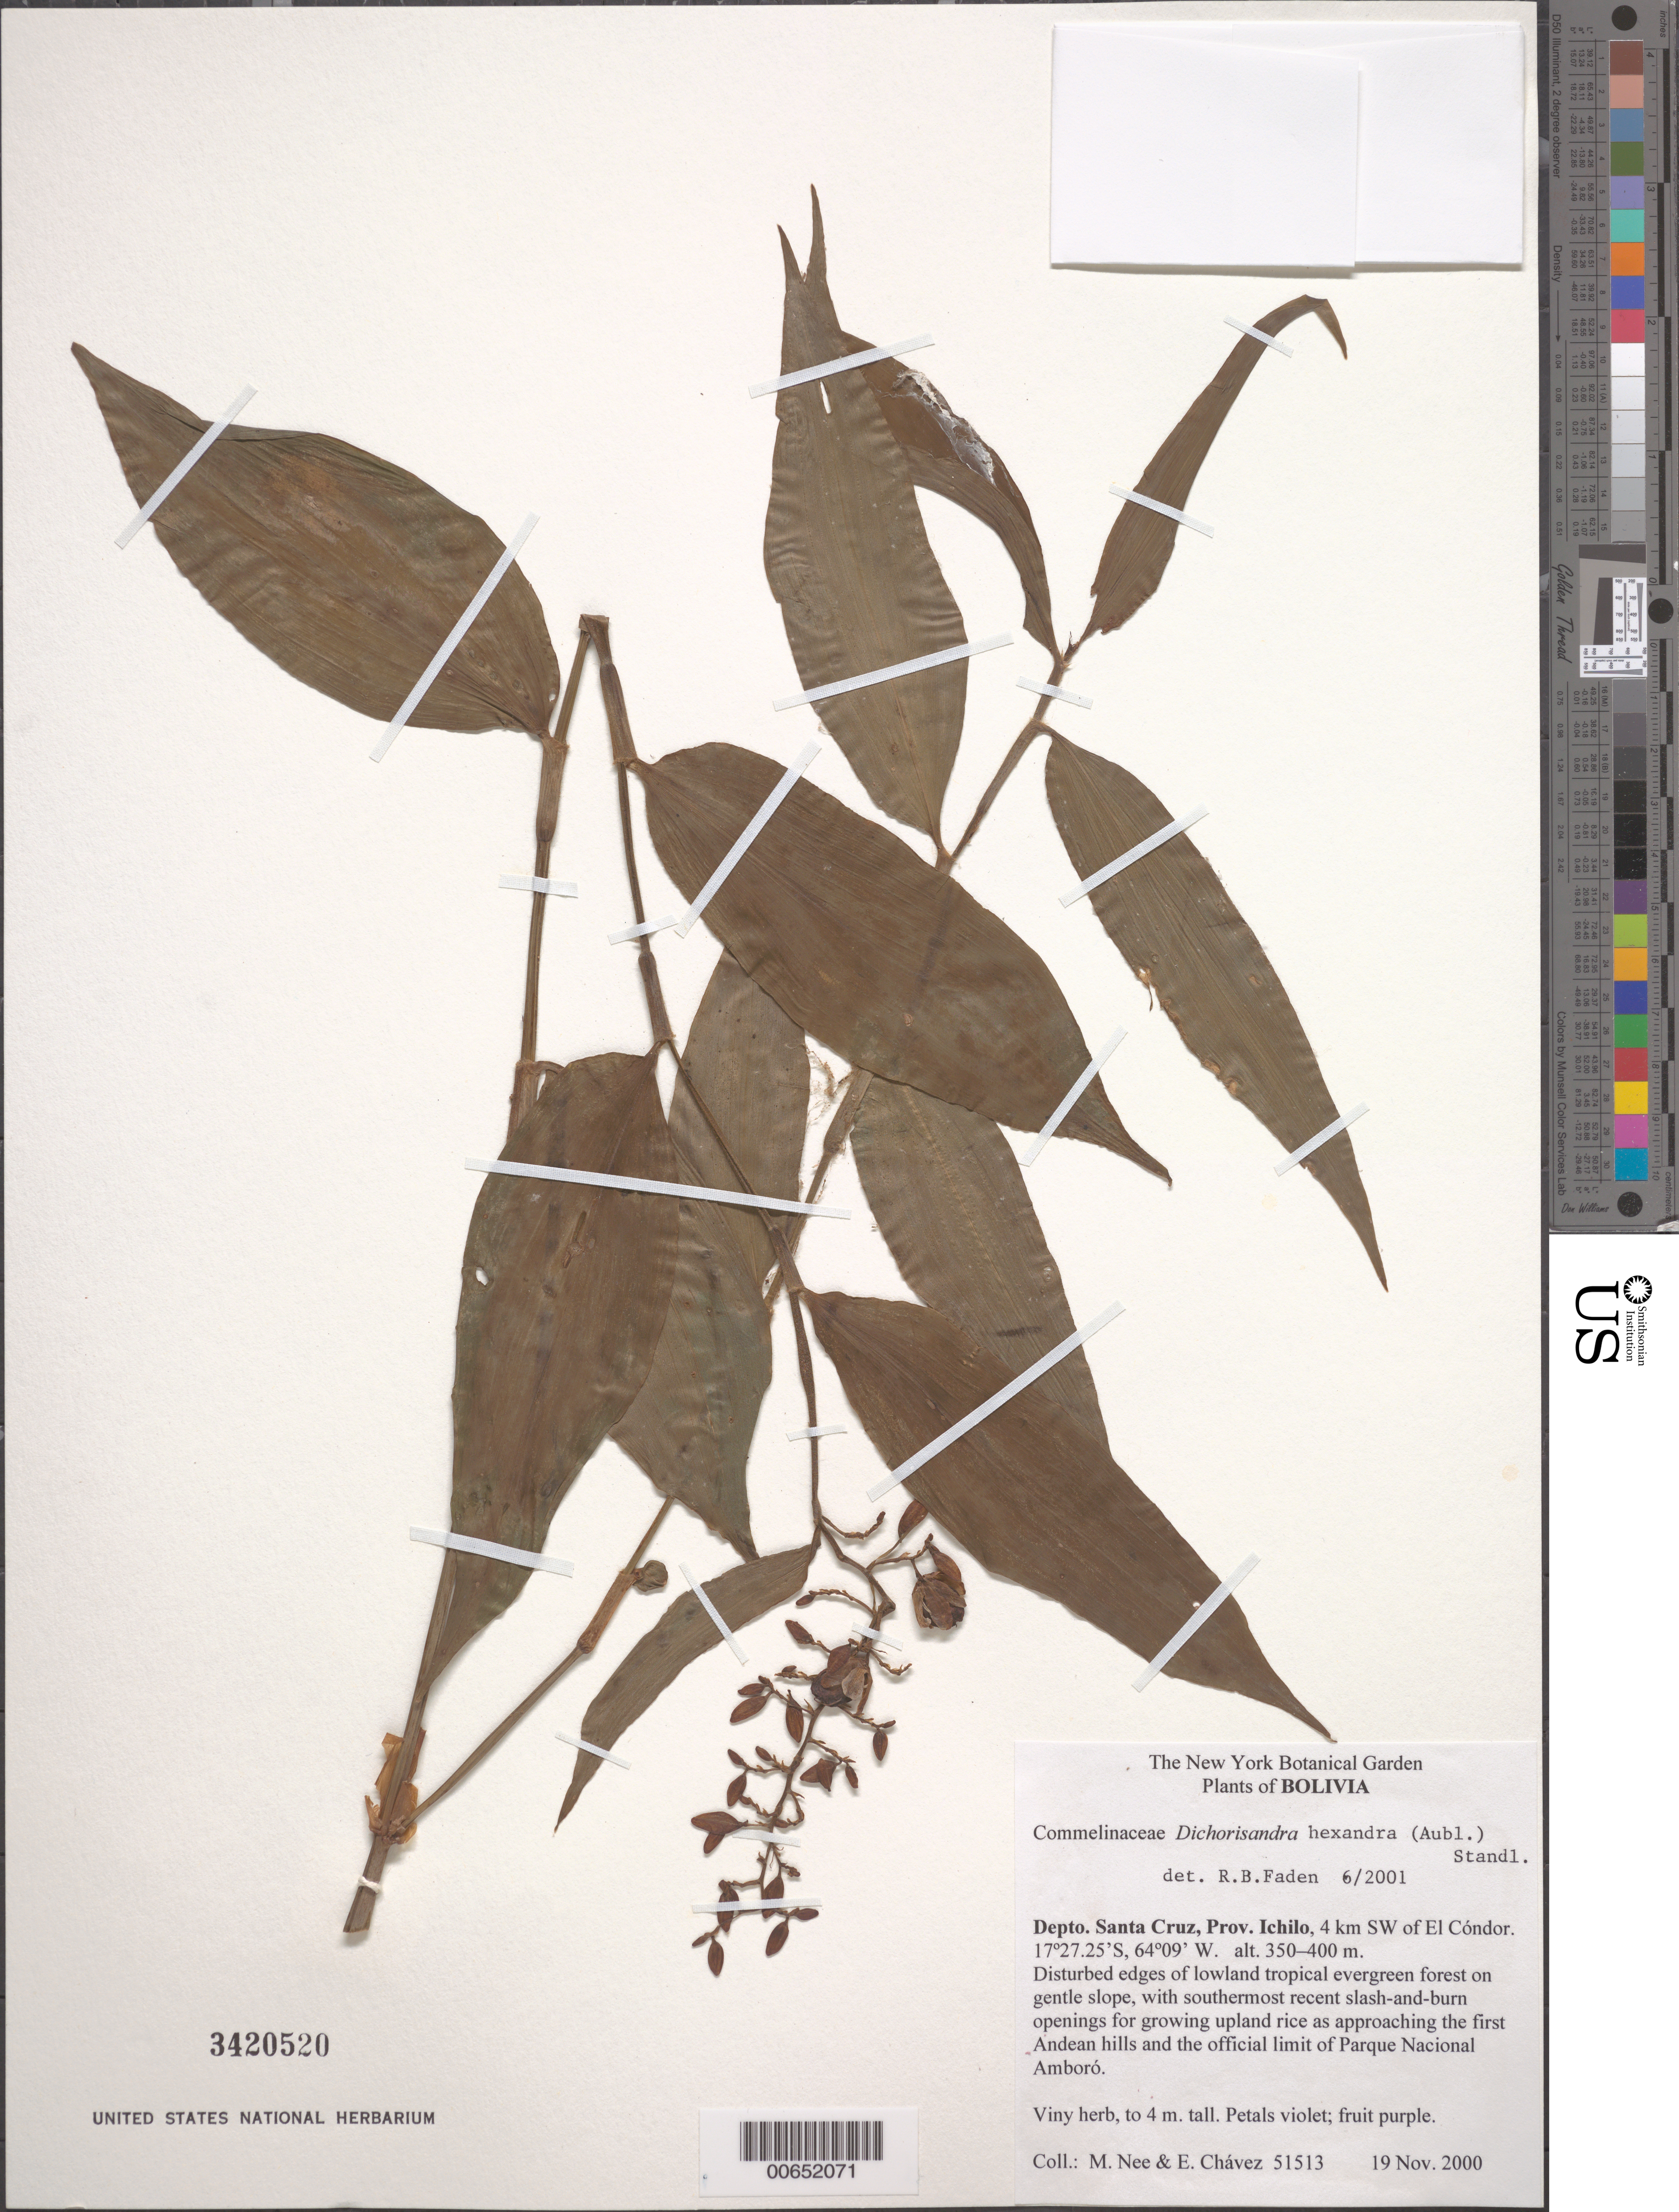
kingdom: Plantae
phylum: Tracheophyta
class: Liliopsida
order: Commelinales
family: Commelinaceae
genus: Dichorisandra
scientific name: Dichorisandra hexandra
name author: (Aubl.) Standl.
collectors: M. Nee & E. Chavez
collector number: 51513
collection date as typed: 19 11 2000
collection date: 2000-11-19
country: Bolivia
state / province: Santa Cruz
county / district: Ichilo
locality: SW of el Condor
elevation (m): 350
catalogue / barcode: US 3420520